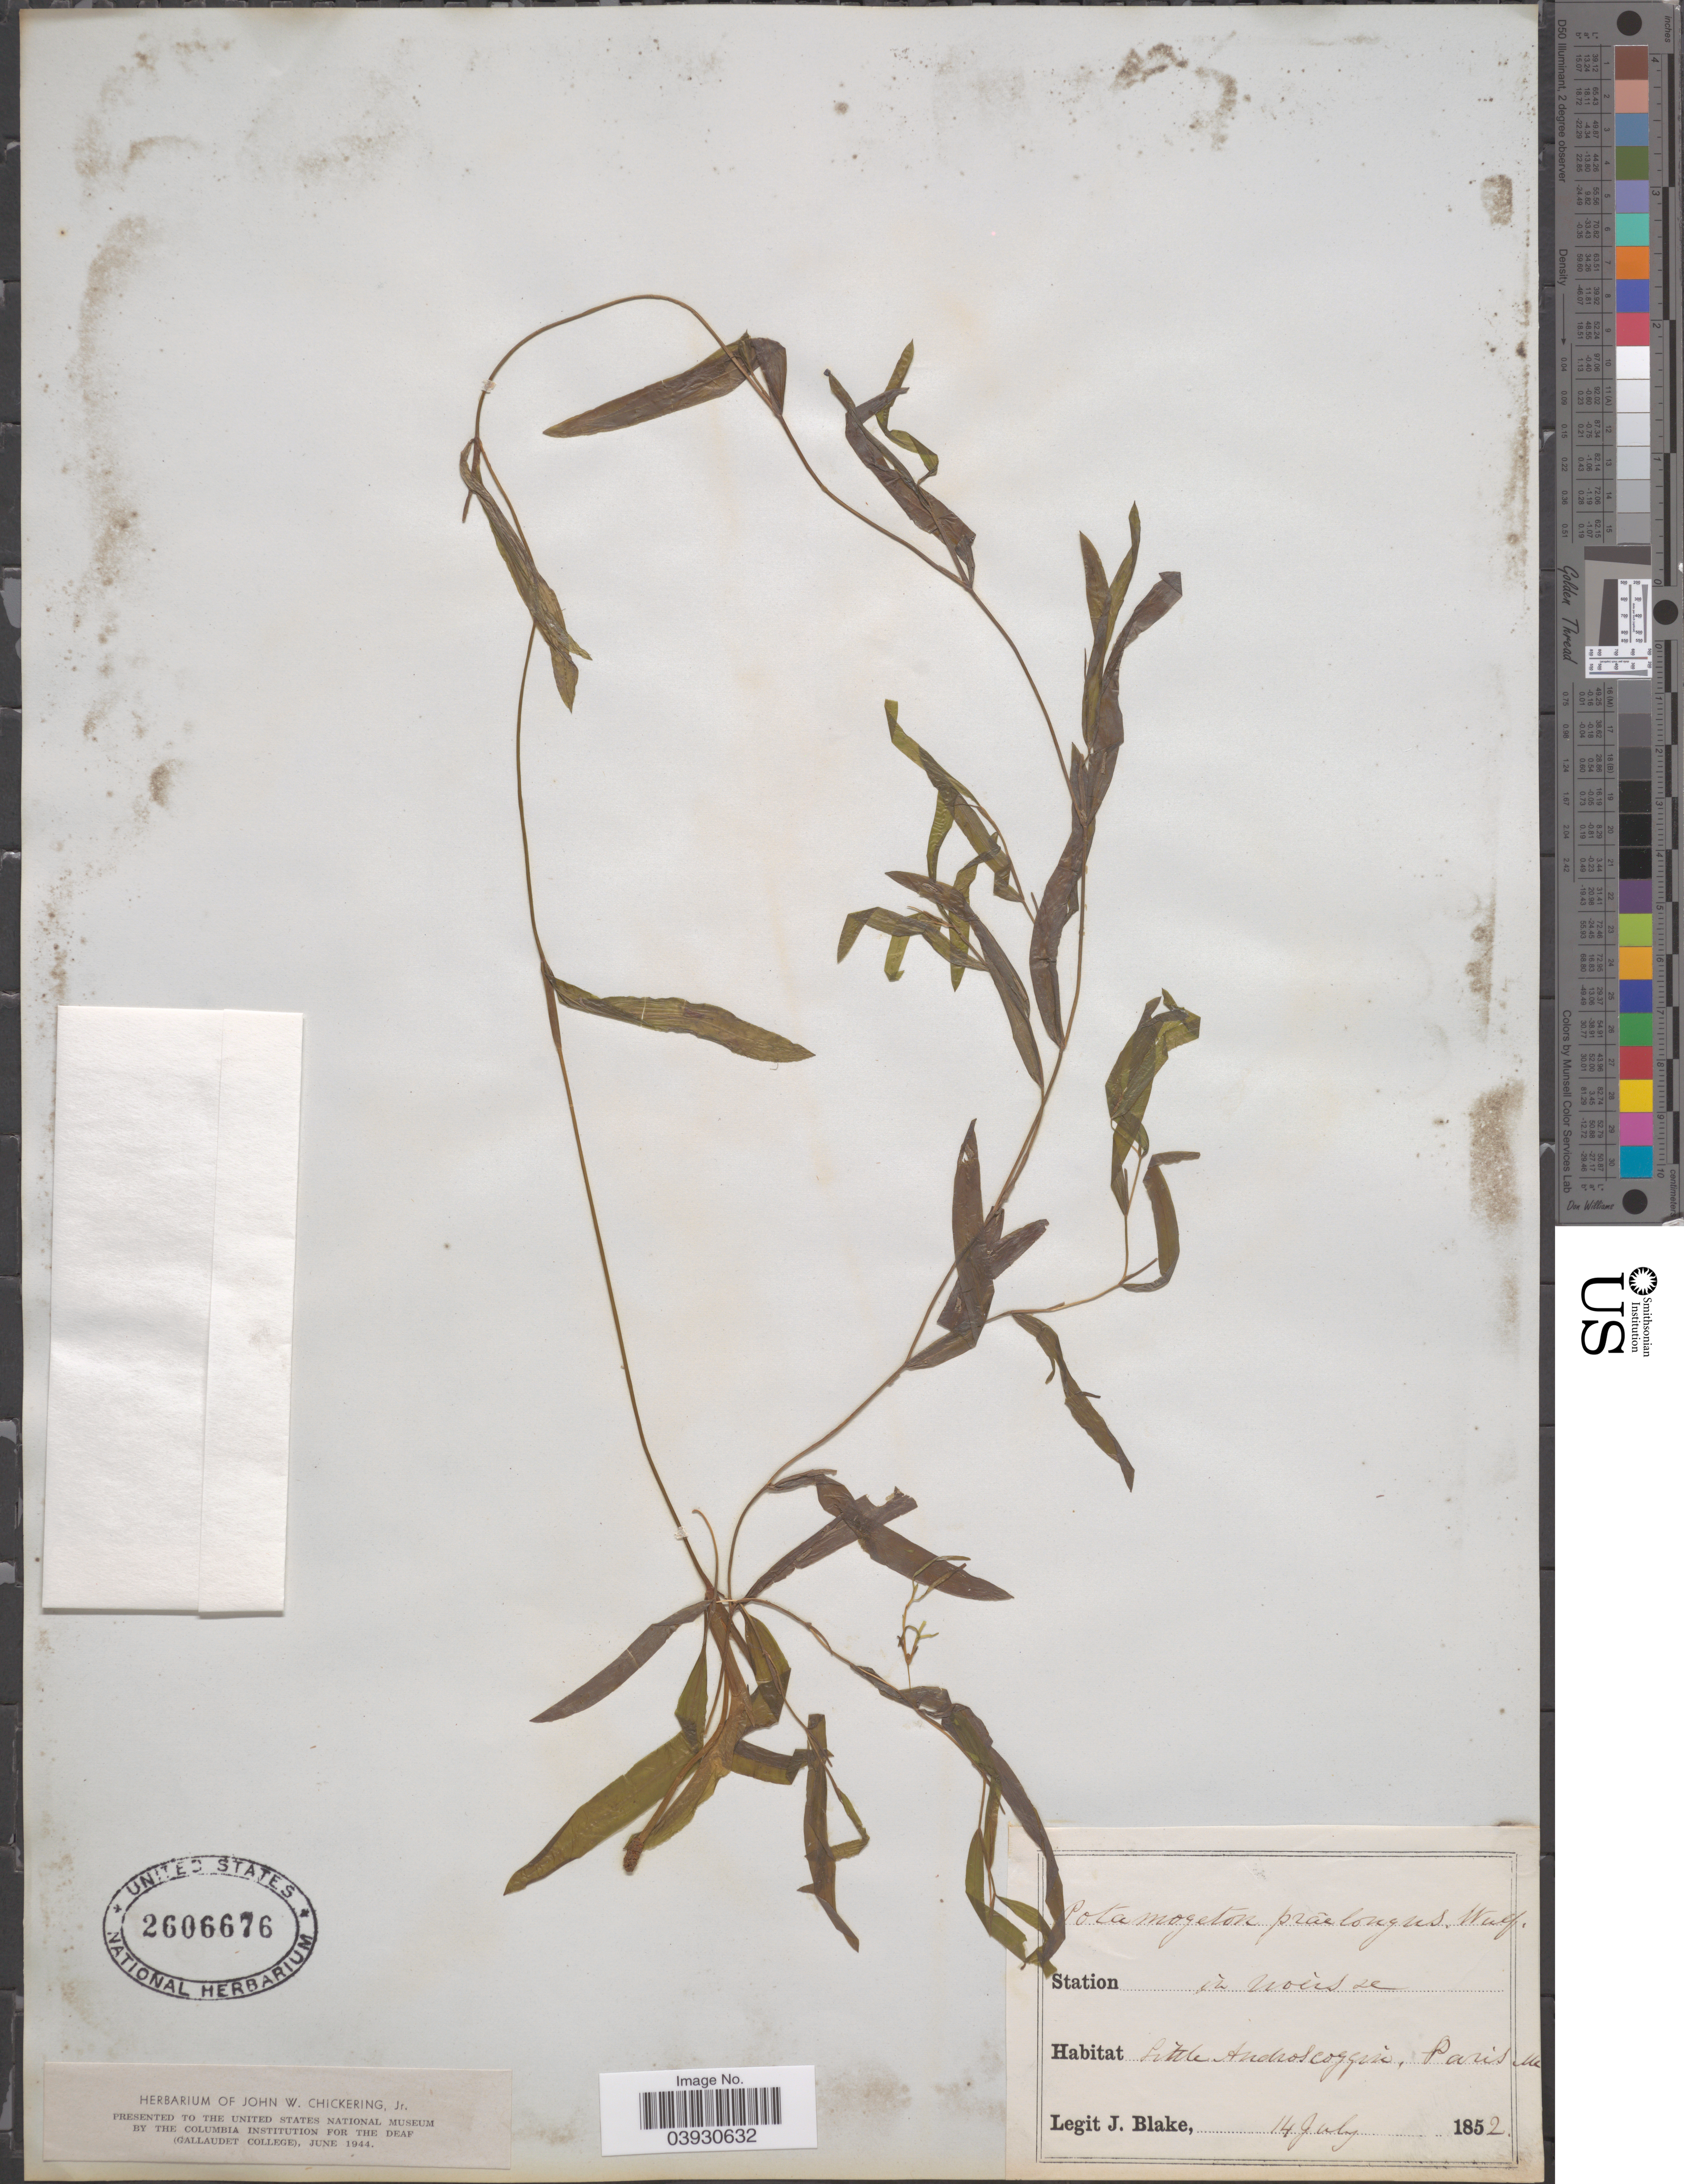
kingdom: Plantae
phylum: Tracheophyta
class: Liliopsida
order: Alismatales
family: Potamogetonaceae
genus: Potamogeton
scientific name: Potamogeton praelongus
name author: Wulfen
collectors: J. Blake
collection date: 1852-07-14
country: United States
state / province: Maine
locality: Station in wiersze. Little Androscoggin, Paris.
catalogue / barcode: US 2606676